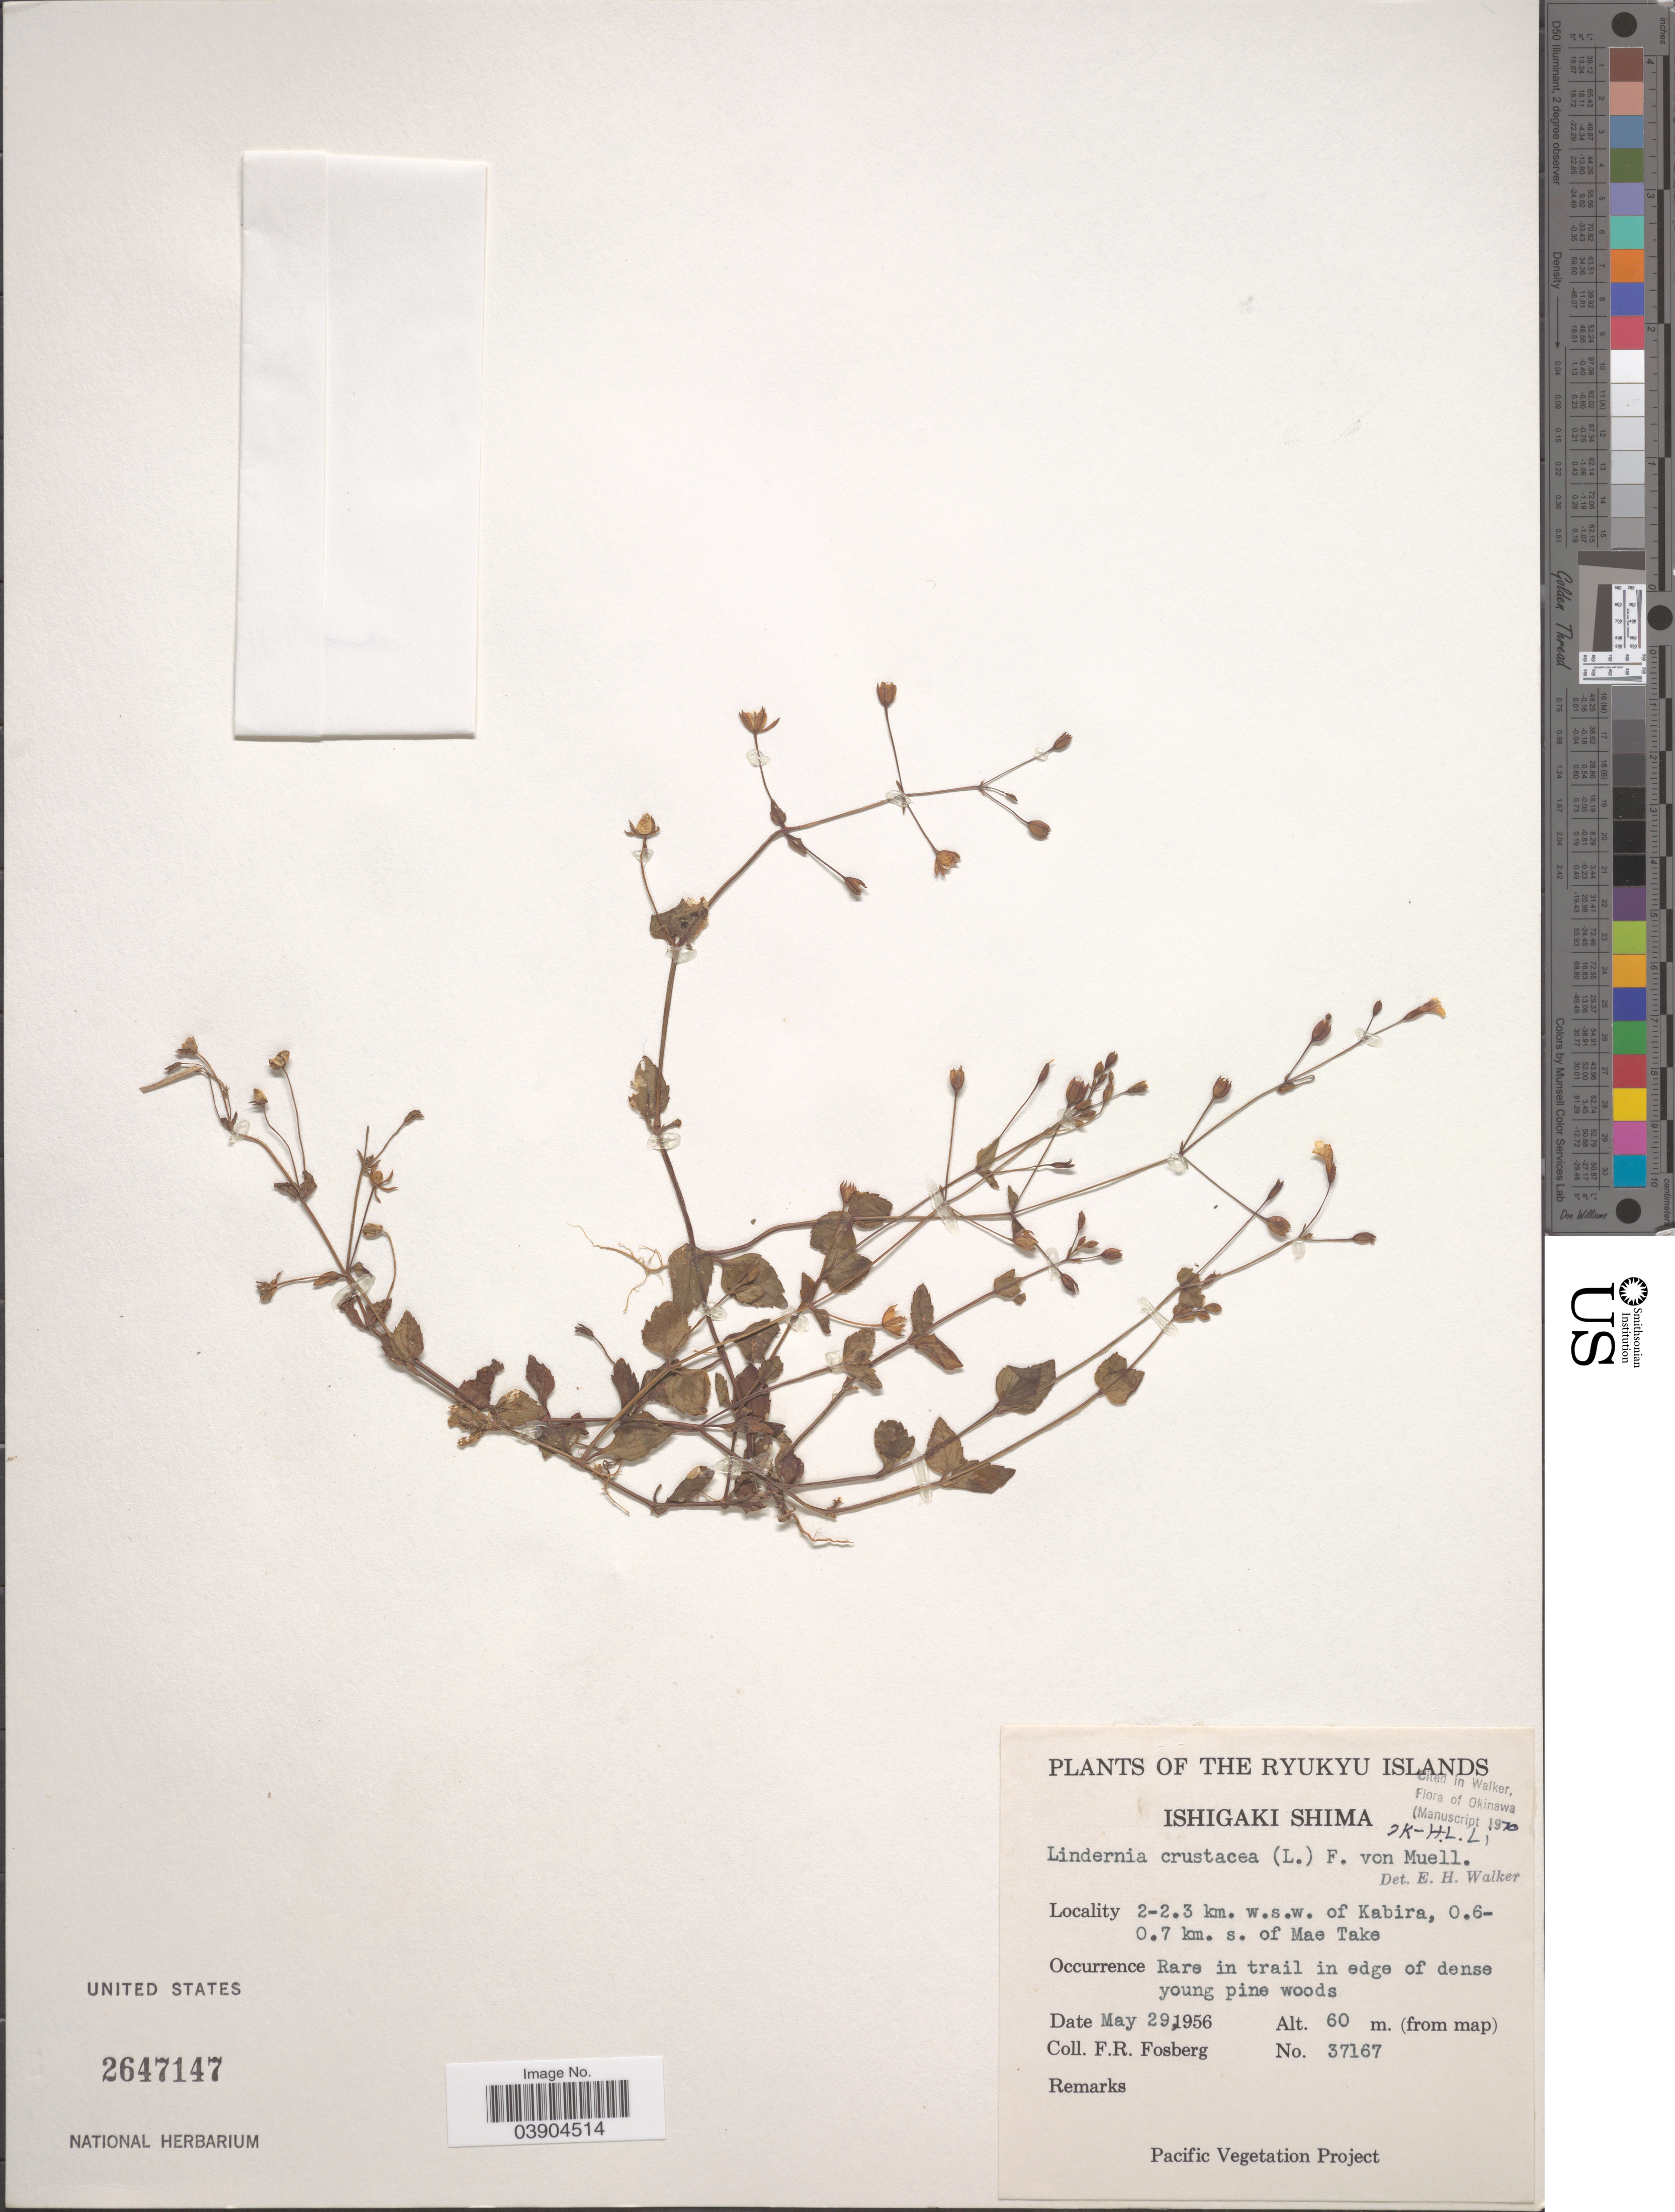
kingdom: Plantae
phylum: Tracheophyta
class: Magnoliopsida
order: Lamiales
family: Linderniaceae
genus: Lindernia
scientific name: Lindernia crustacea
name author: (L.) F. Muell.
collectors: F. R. Fosberg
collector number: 37167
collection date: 1956-05-20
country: Japan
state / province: Okinawa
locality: The Ryukyu Islands. Ishigaki Shima. 2-2.3 km. w.s.w. of Kabira, 0.6-0.7 km. s. of Mae Take.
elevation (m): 60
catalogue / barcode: US 2647147